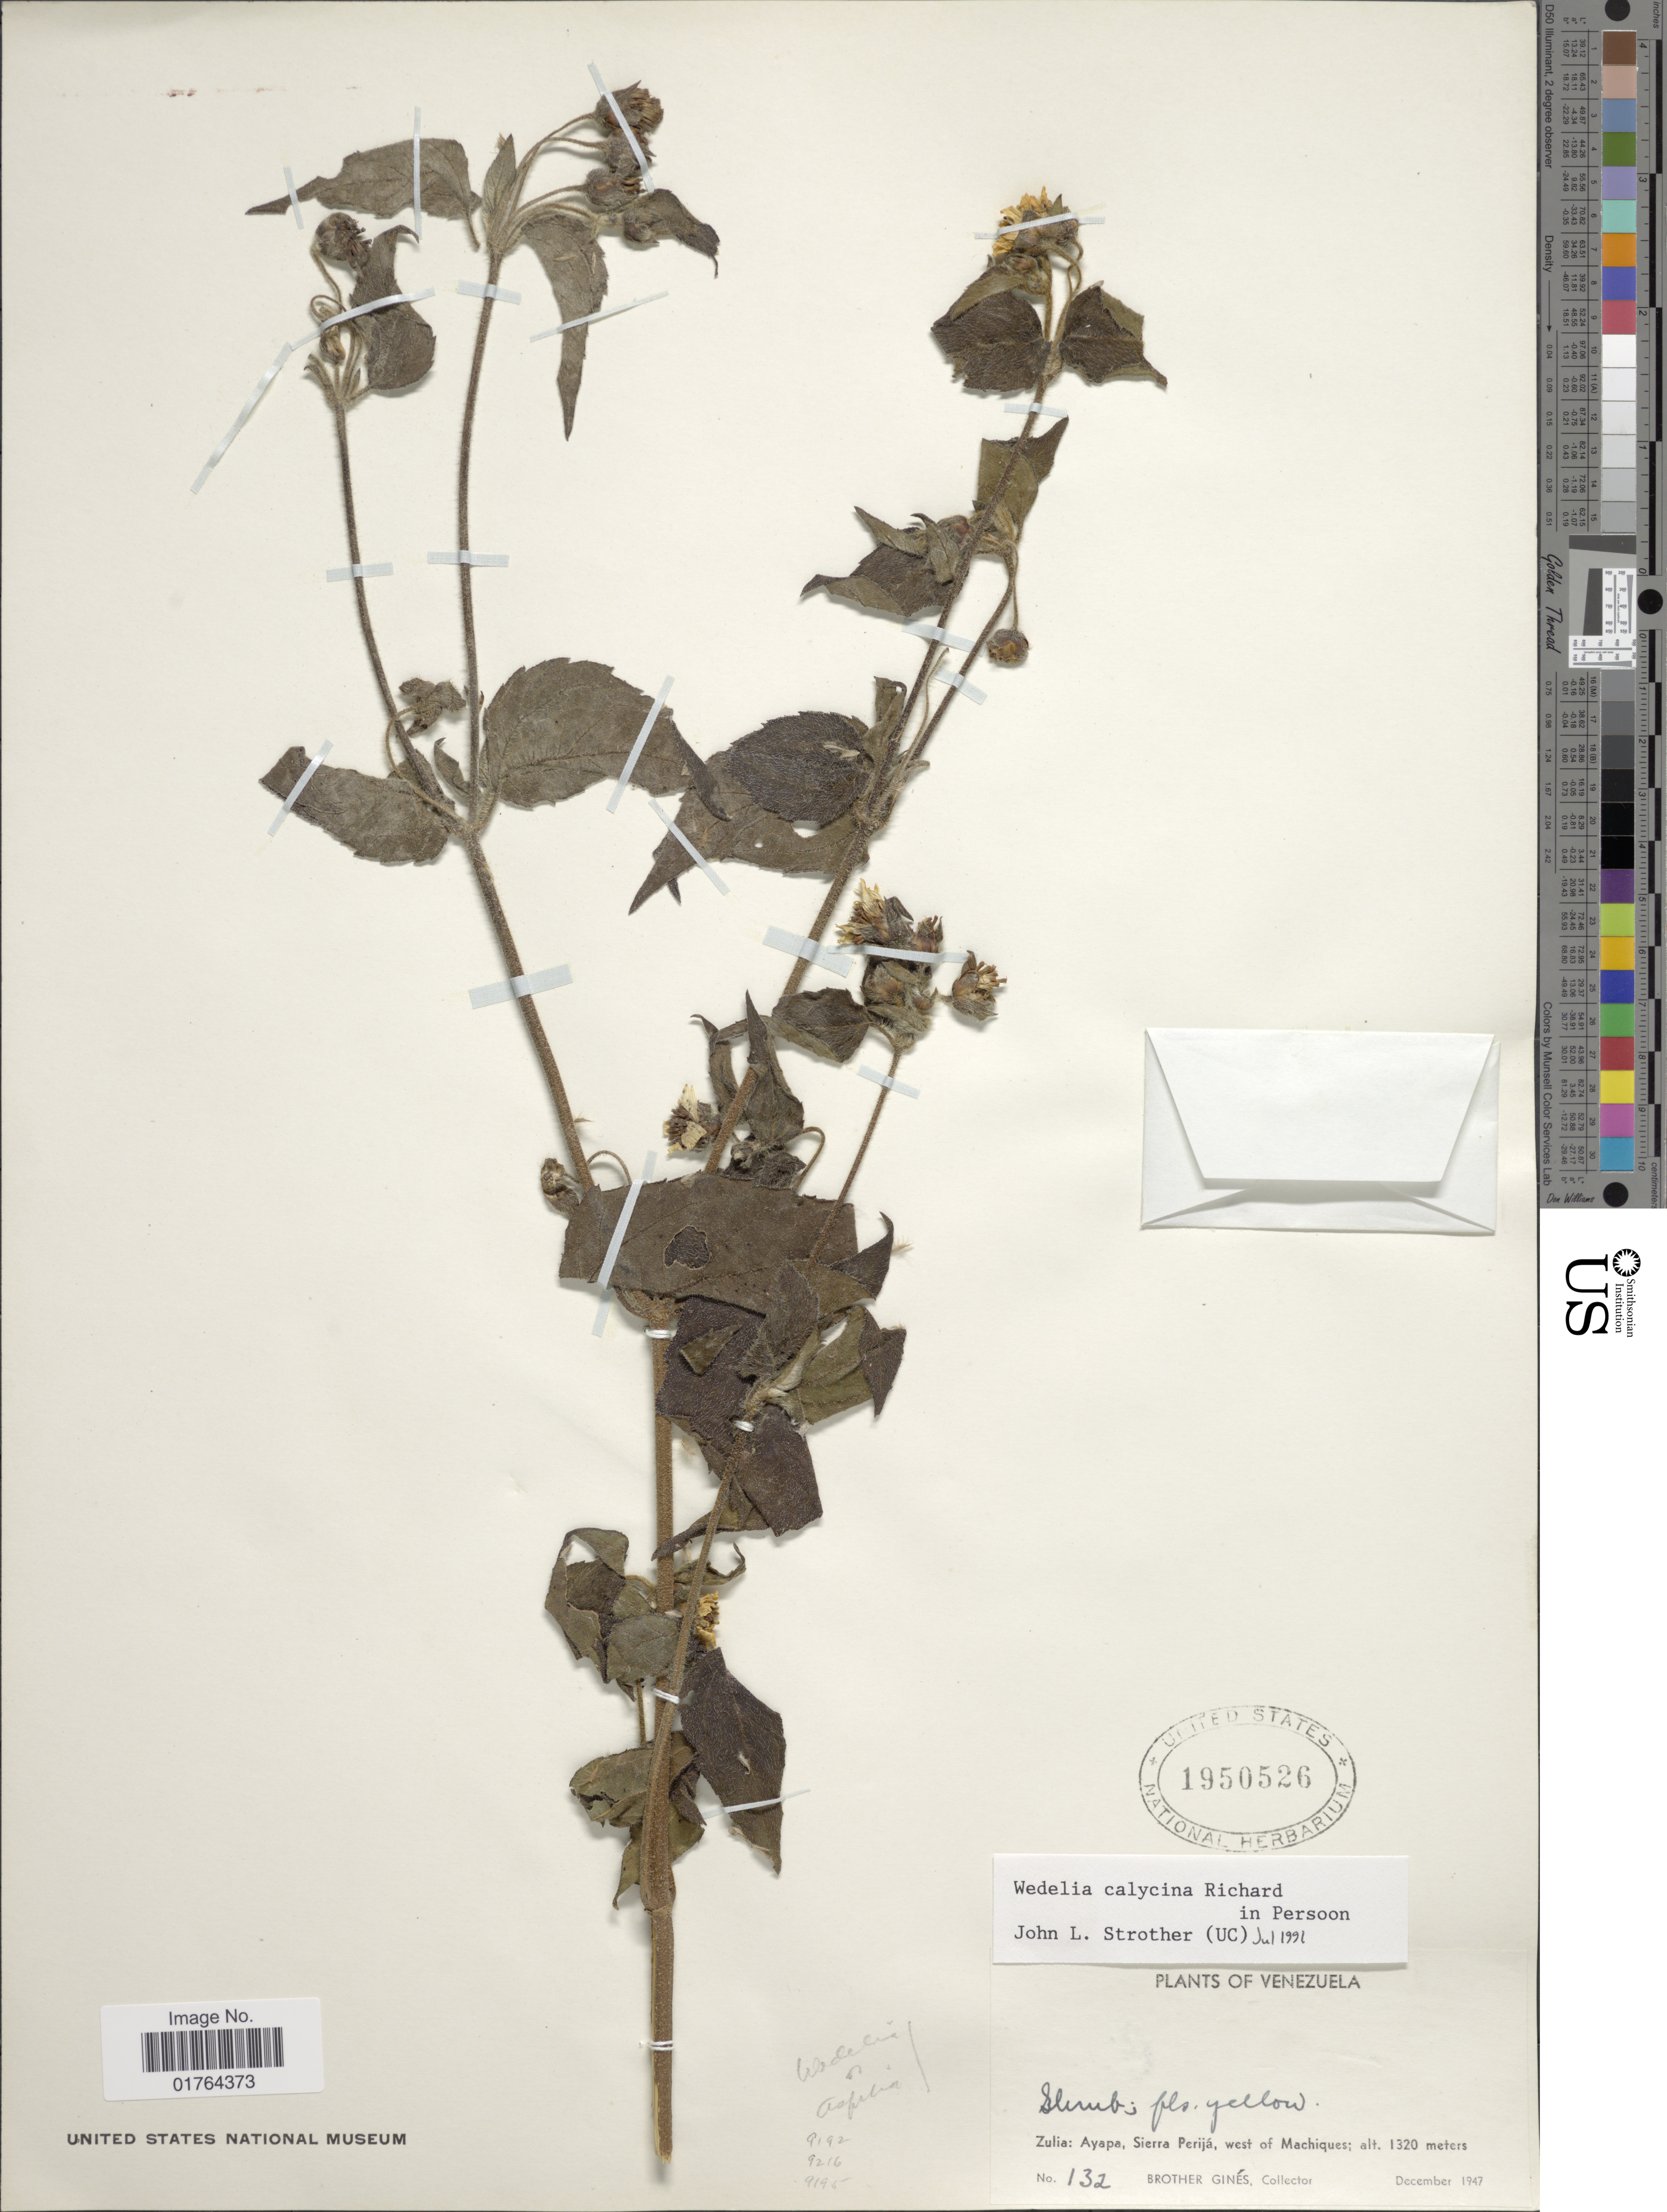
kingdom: Plantae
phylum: Tracheophyta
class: Magnoliopsida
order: Asterales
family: Asteraceae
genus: Wedelia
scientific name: Wedelia calycina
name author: Rich.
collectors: Bro. Gines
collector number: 132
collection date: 1947-12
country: Venezuela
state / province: Zulia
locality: Zulia: Ayapa Perija, west of Machiques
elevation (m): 1320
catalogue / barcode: US 1950526